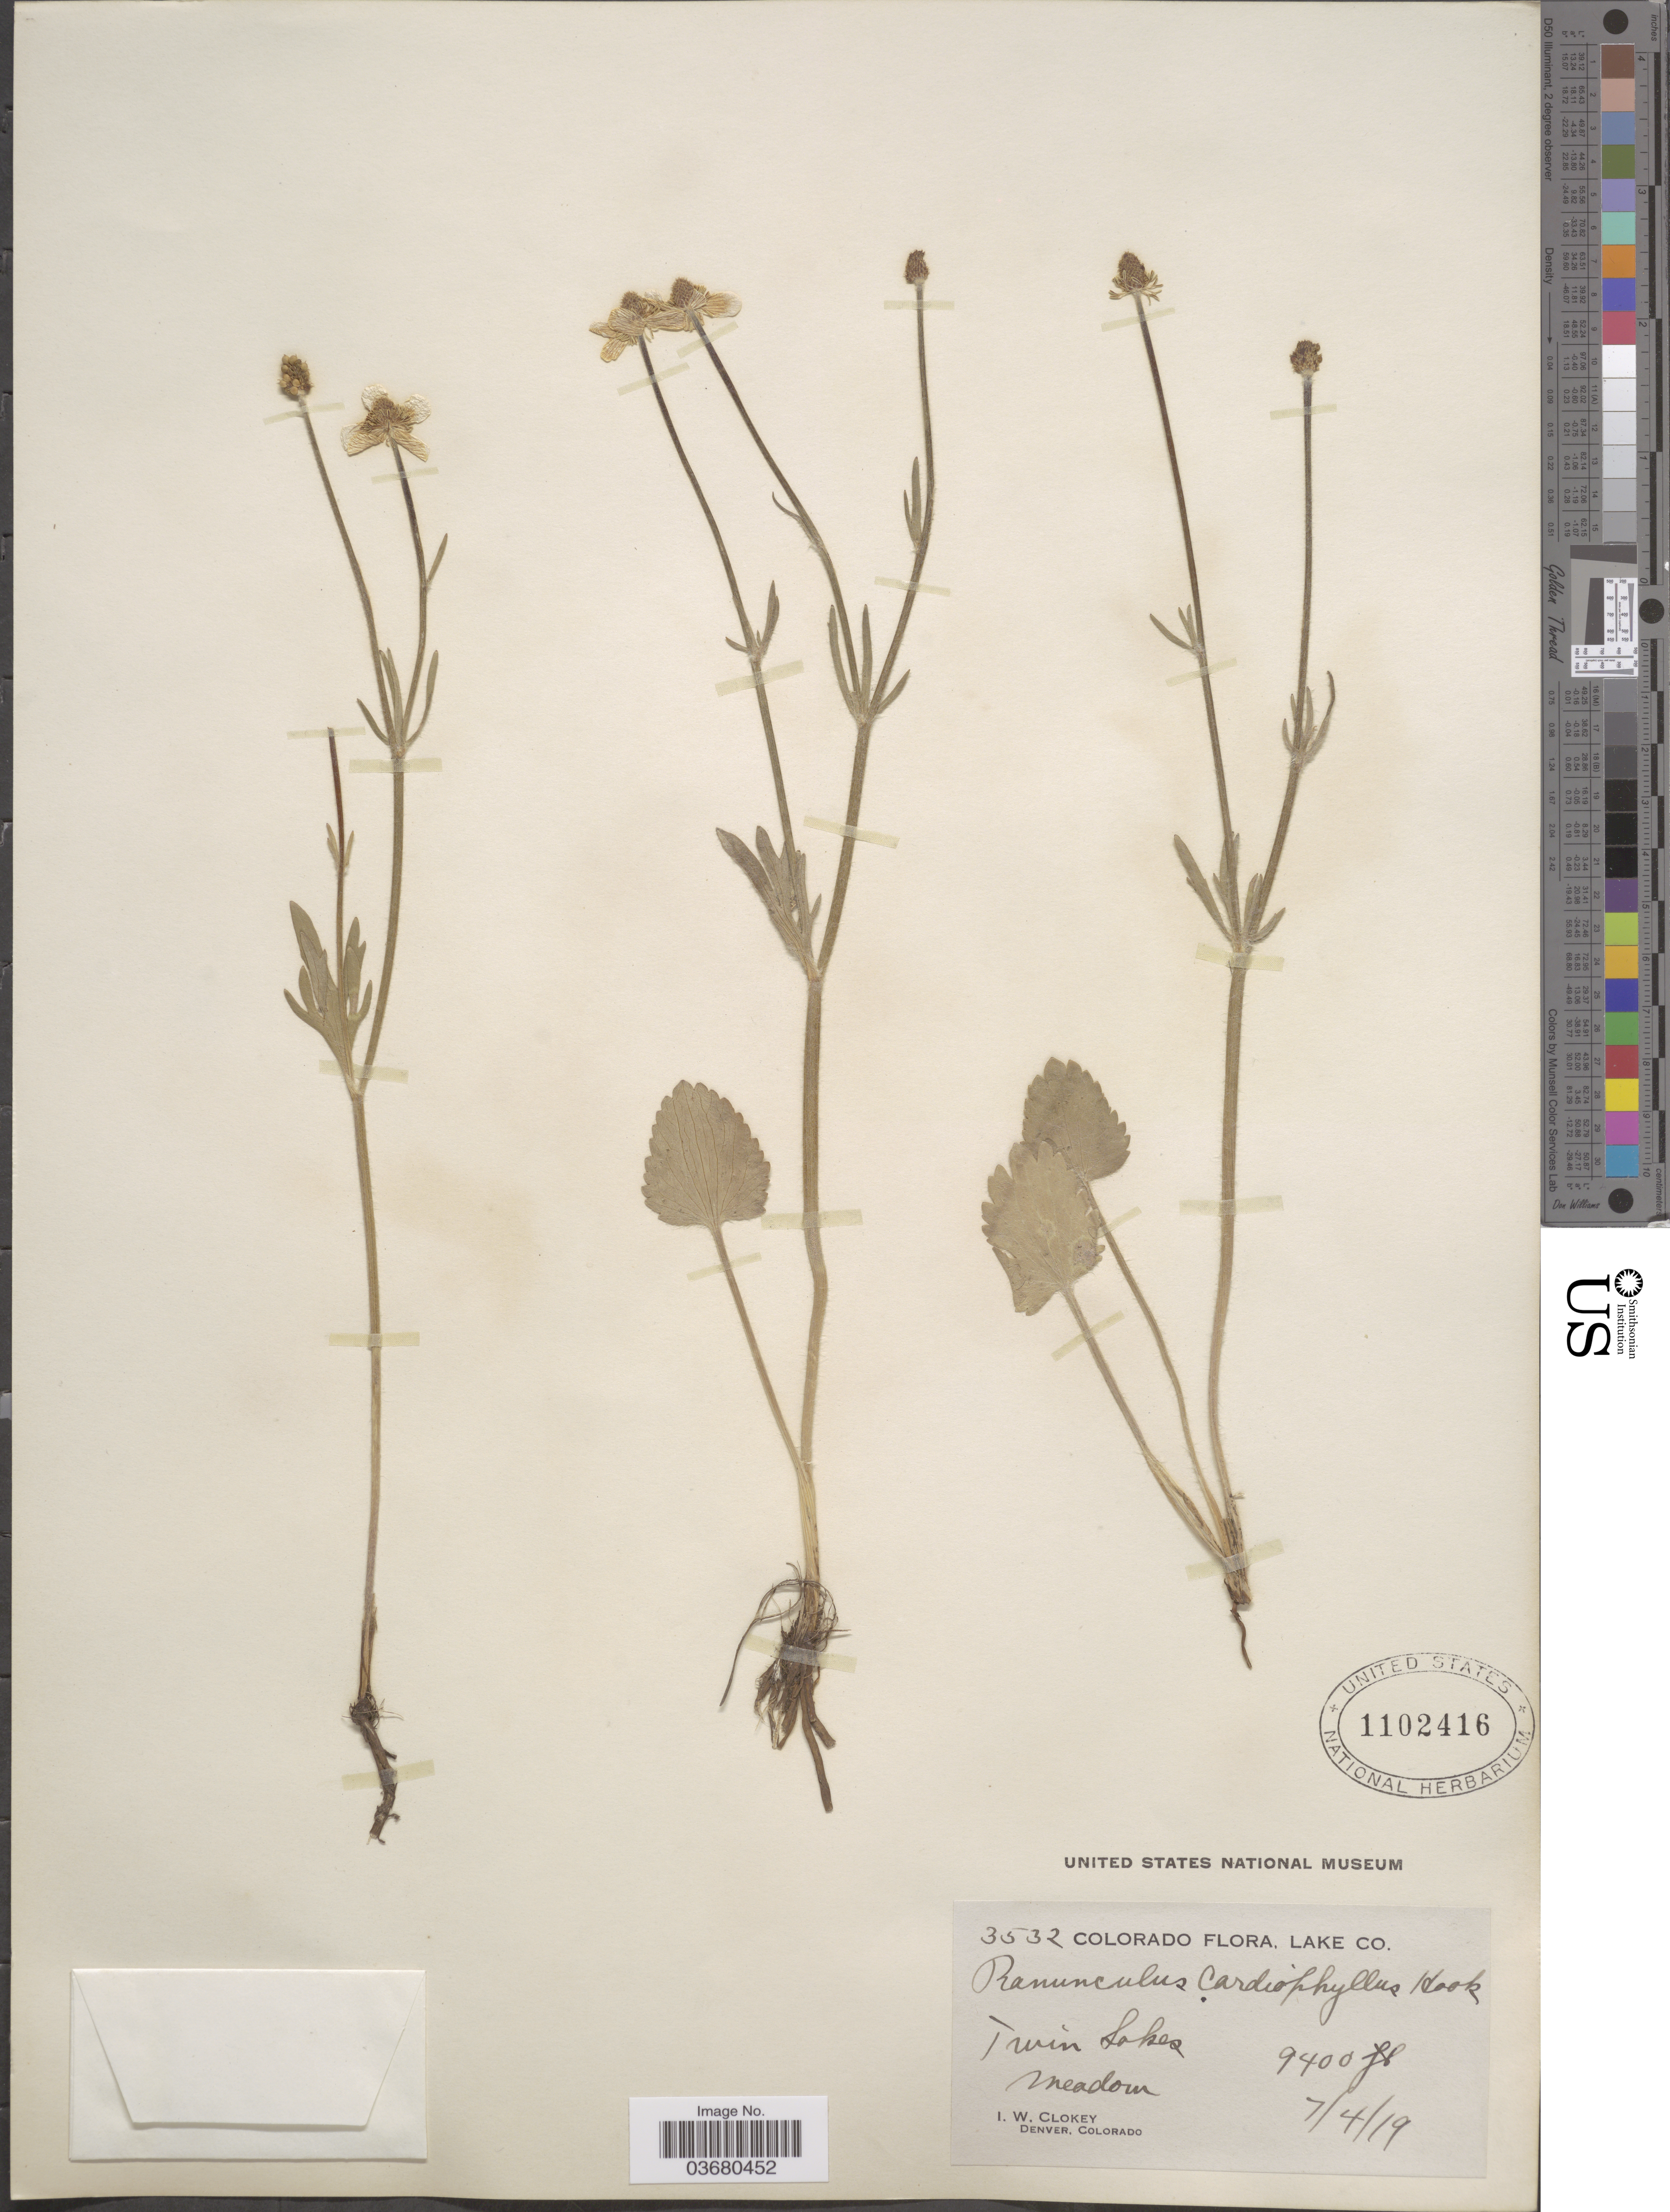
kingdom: Plantae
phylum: Tracheophyta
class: Magnoliopsida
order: Ranunculales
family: Ranunculaceae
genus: Ranunculus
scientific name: Ranunculus cardiophyllus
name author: Hook.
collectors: I. W. Clokey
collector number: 3532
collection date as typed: Transcribed d/m/y: 4/7/19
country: United States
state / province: Colorado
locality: Lake Co. Twin Lake.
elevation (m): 2865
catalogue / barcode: US 1102416